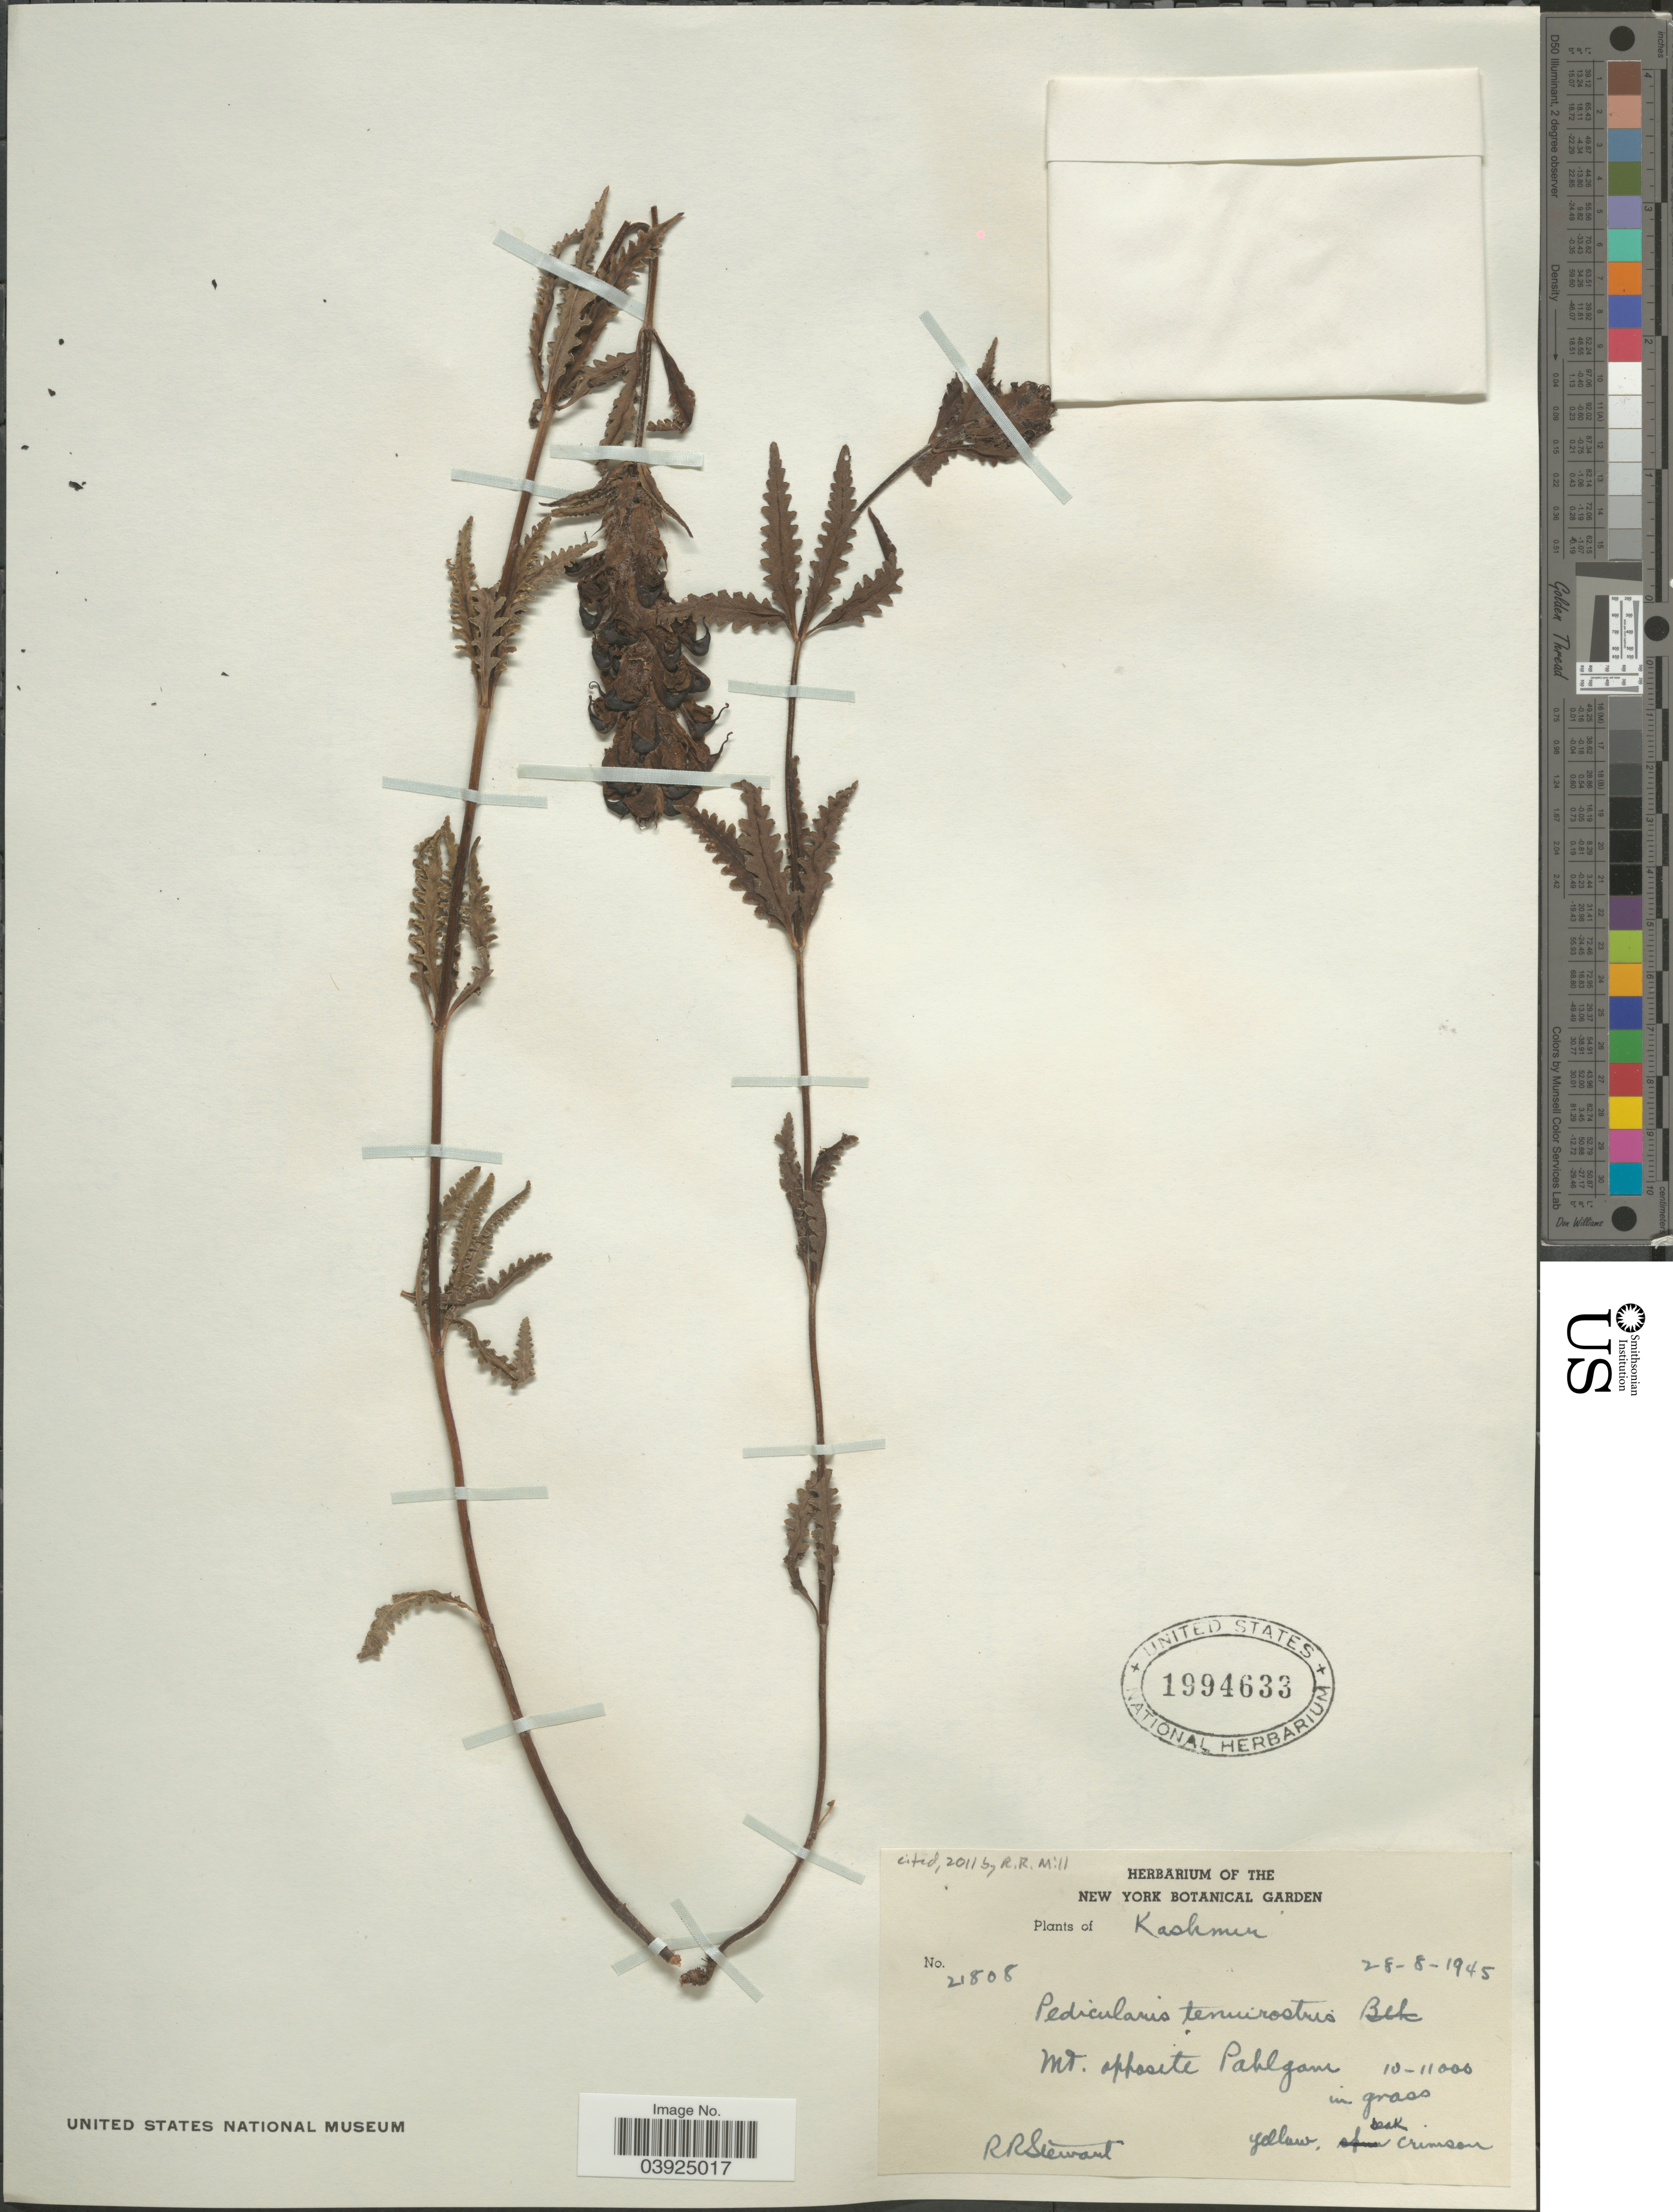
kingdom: Plantae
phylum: Tracheophyta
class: Magnoliopsida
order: Lamiales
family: Orobanchaceae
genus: Pedicularis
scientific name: Pedicularis tenuirostris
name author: Benth.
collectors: R. Stewart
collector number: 21808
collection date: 1945-08-28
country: India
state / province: Jammu and Kashmir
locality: Kashmir. Mt. opposite Pahlgam.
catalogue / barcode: US 1994633